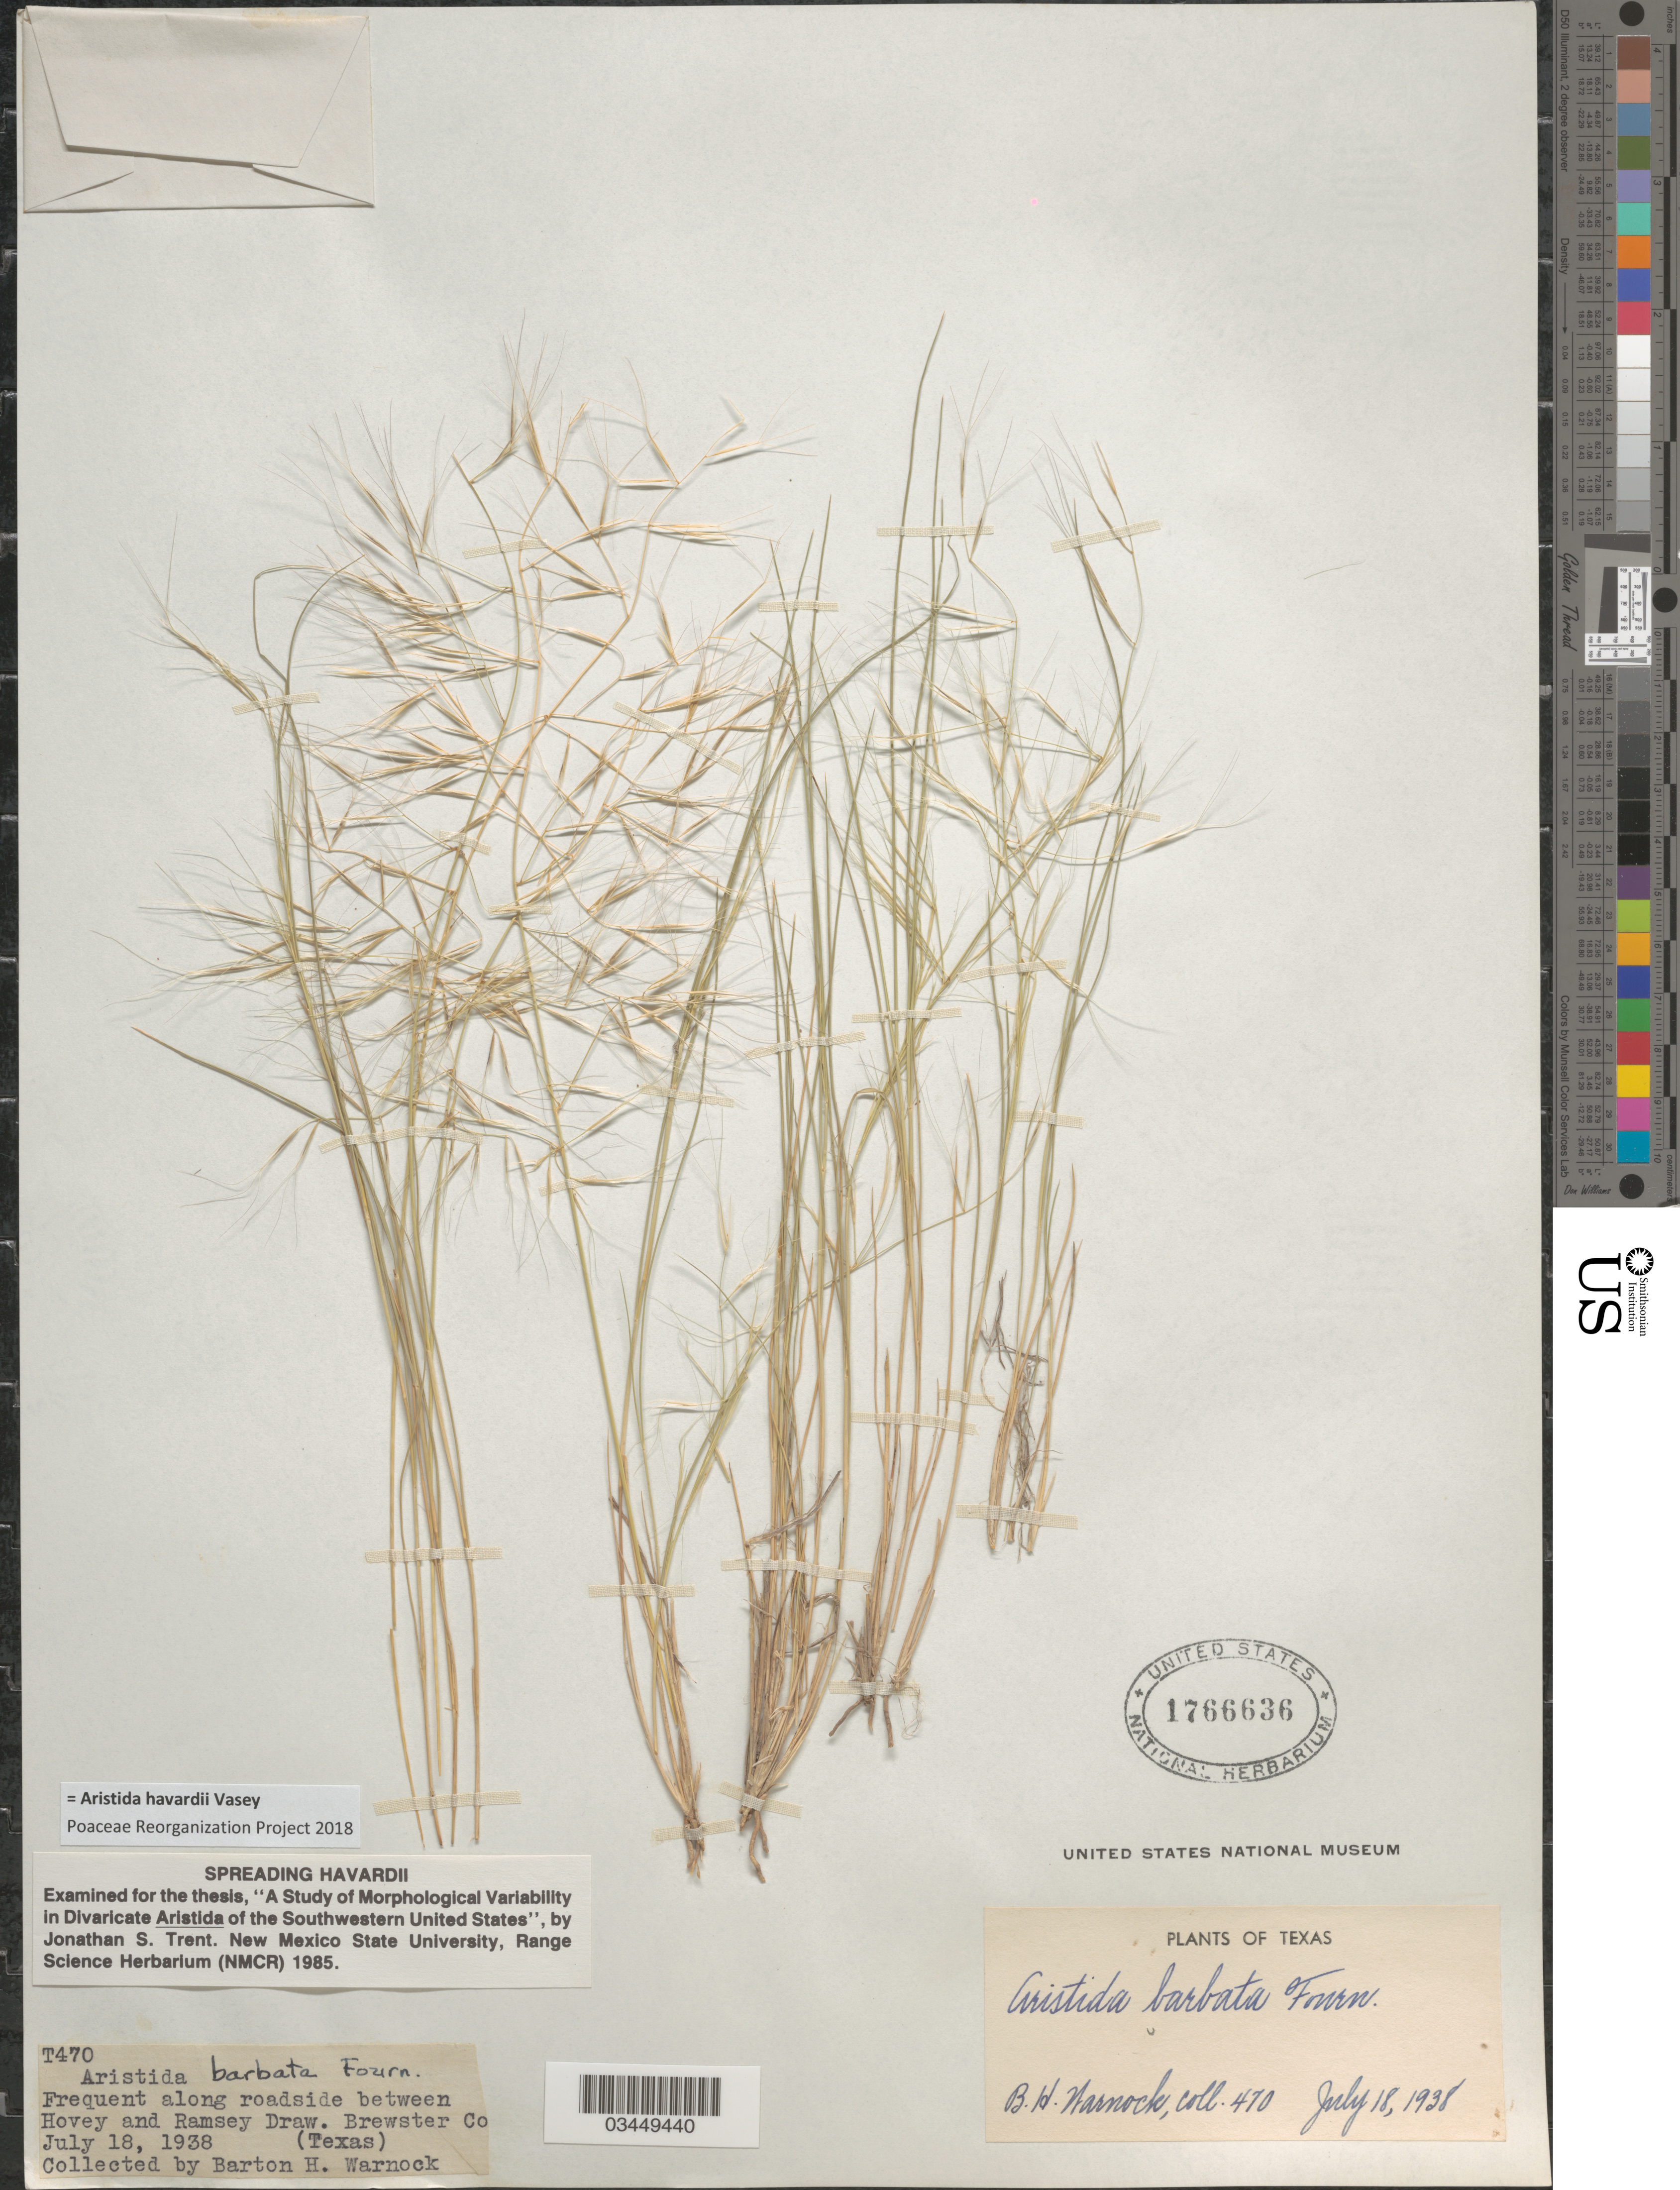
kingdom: Plantae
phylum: Tracheophyta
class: Liliopsida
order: Poales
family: Poaceae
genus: Aristida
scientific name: Aristida havardii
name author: Vasey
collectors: B. H. Warnock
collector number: T470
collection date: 1938-07-18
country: United States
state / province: Texas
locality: Frequent along roadside between Hovey and Ramsey Draw. Brewster Co.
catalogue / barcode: US 1766636